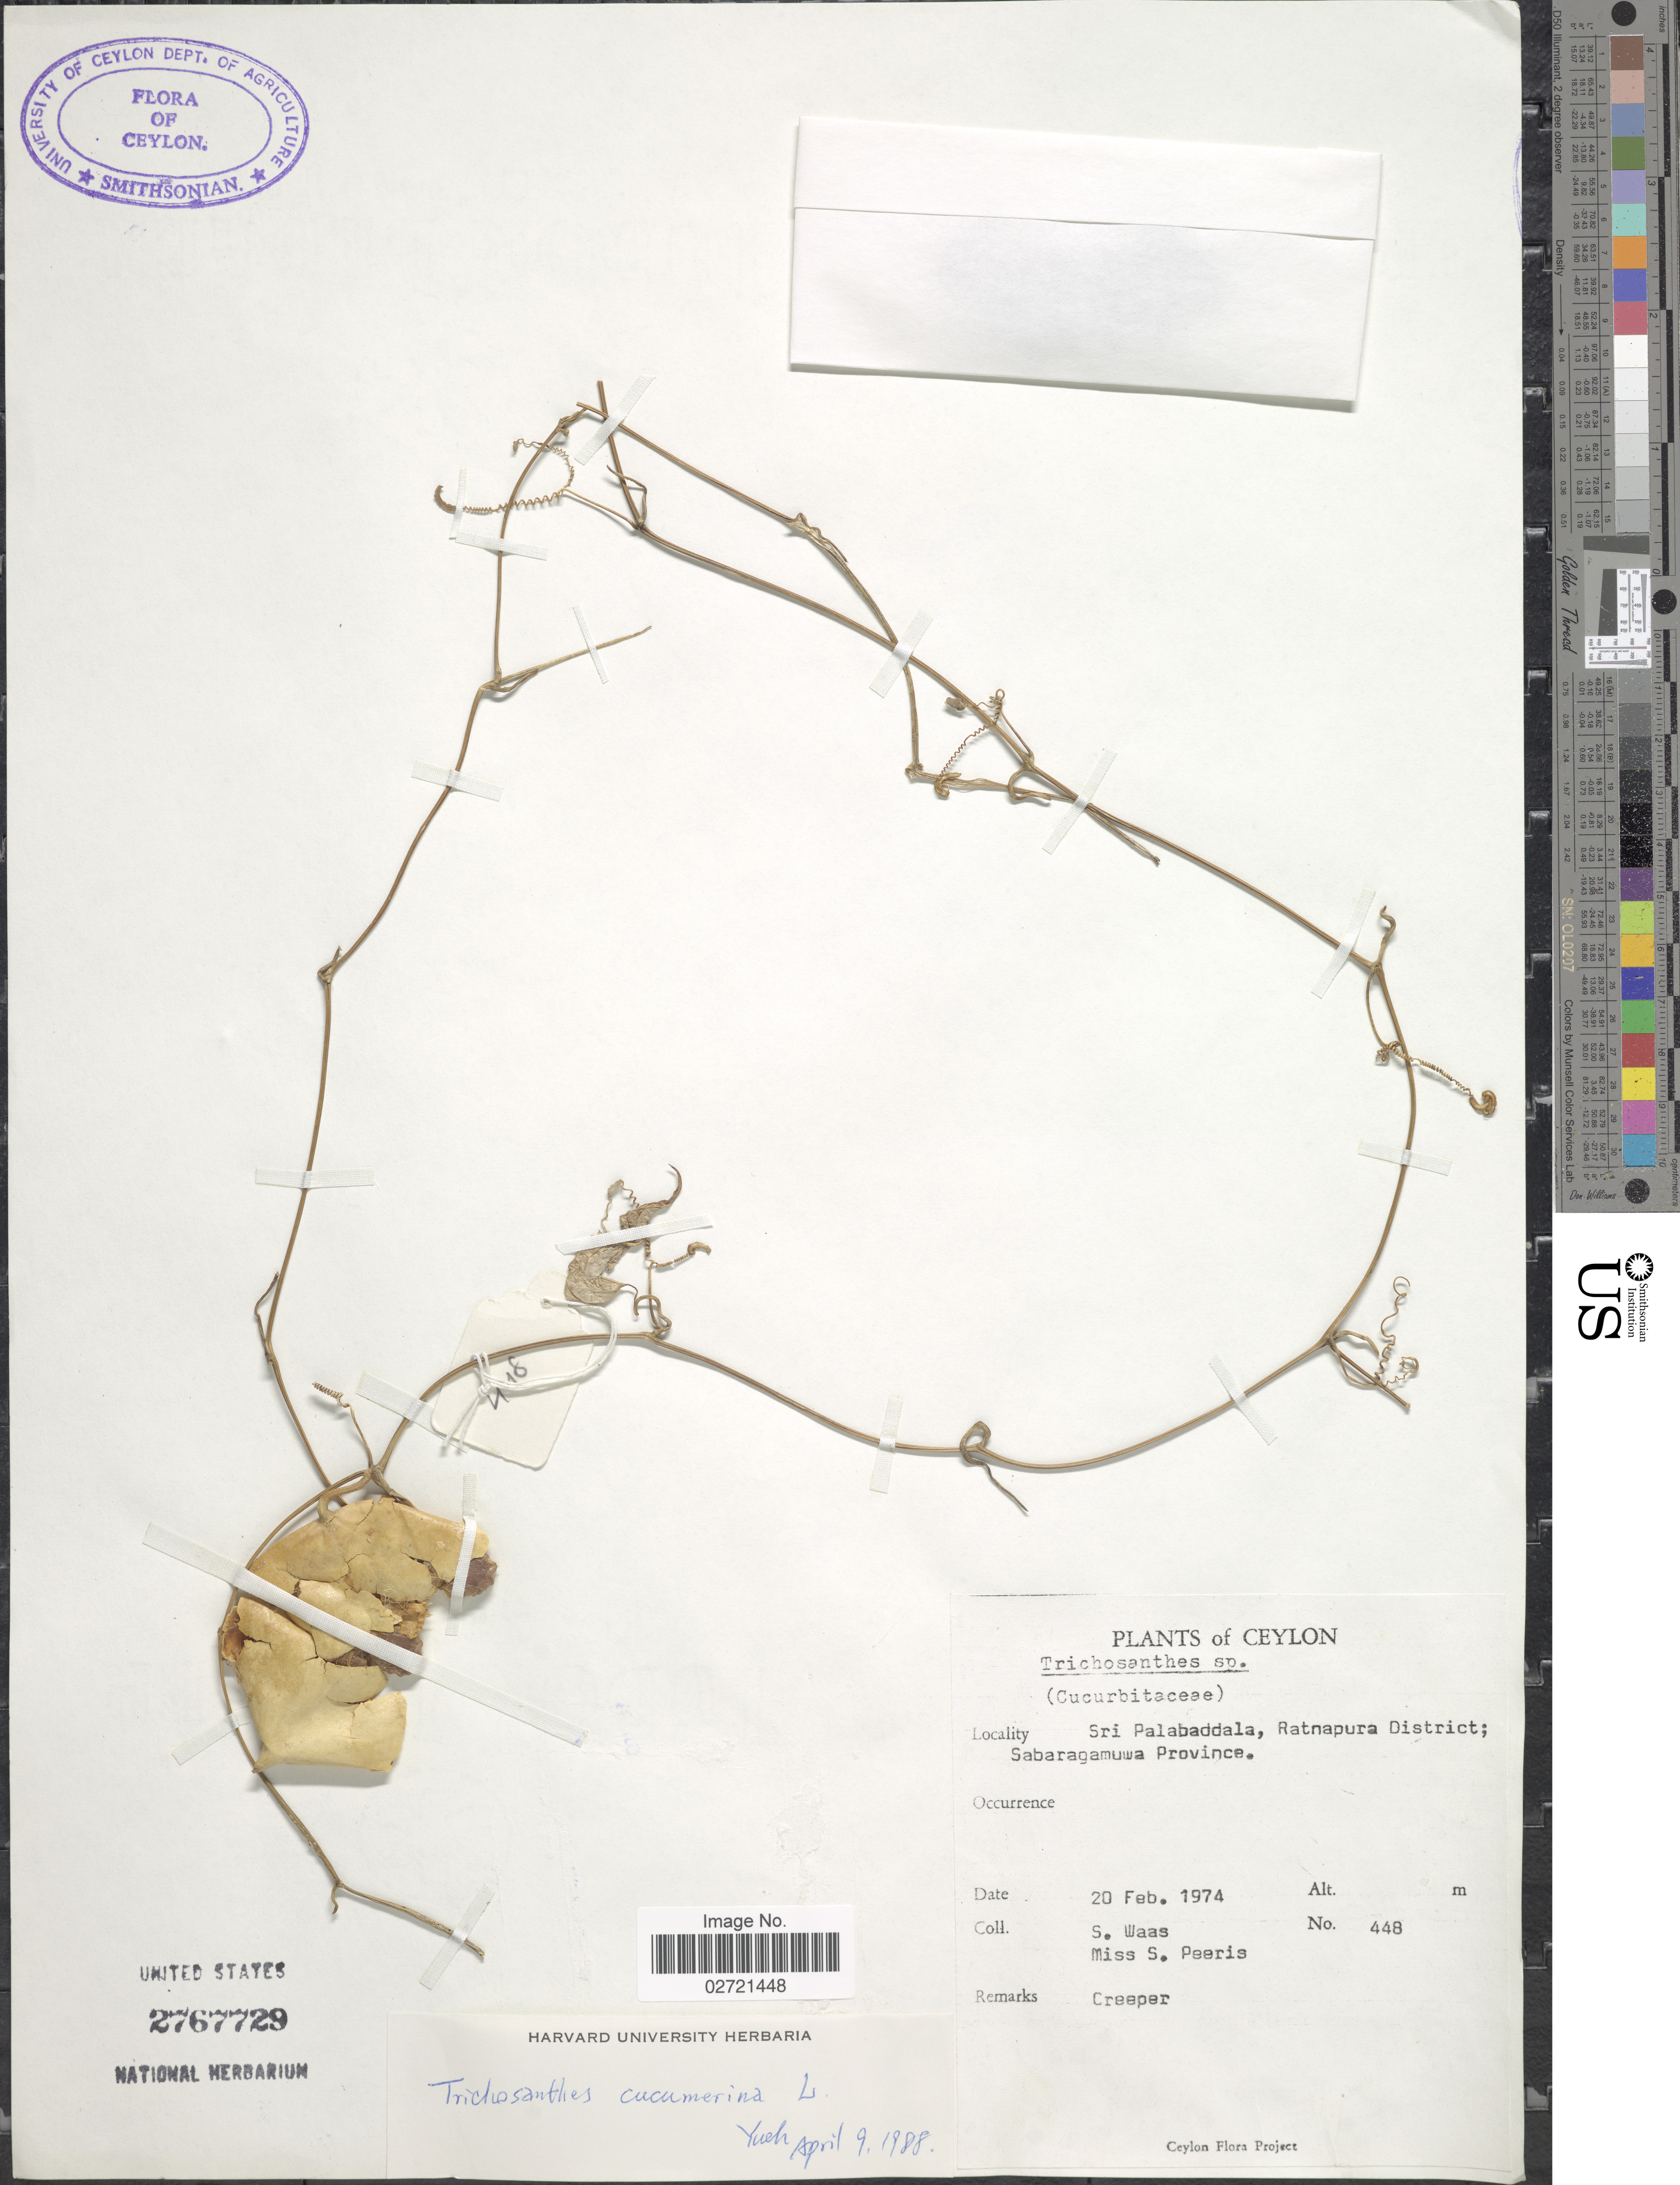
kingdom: Plantae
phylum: Tracheophyta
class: Magnoliopsida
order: Cucurbitales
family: Cucurbitaceae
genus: Trichosanthes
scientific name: Trichosanthes cucumerina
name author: L.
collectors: S. Waas & S. Peeris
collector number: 448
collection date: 1974-02-20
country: Sri Lanka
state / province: Sabaragamuwa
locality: Sri Palabaddala, Ratnapura District, Sabaragamuwa Province, Ceylon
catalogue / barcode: US 2767729